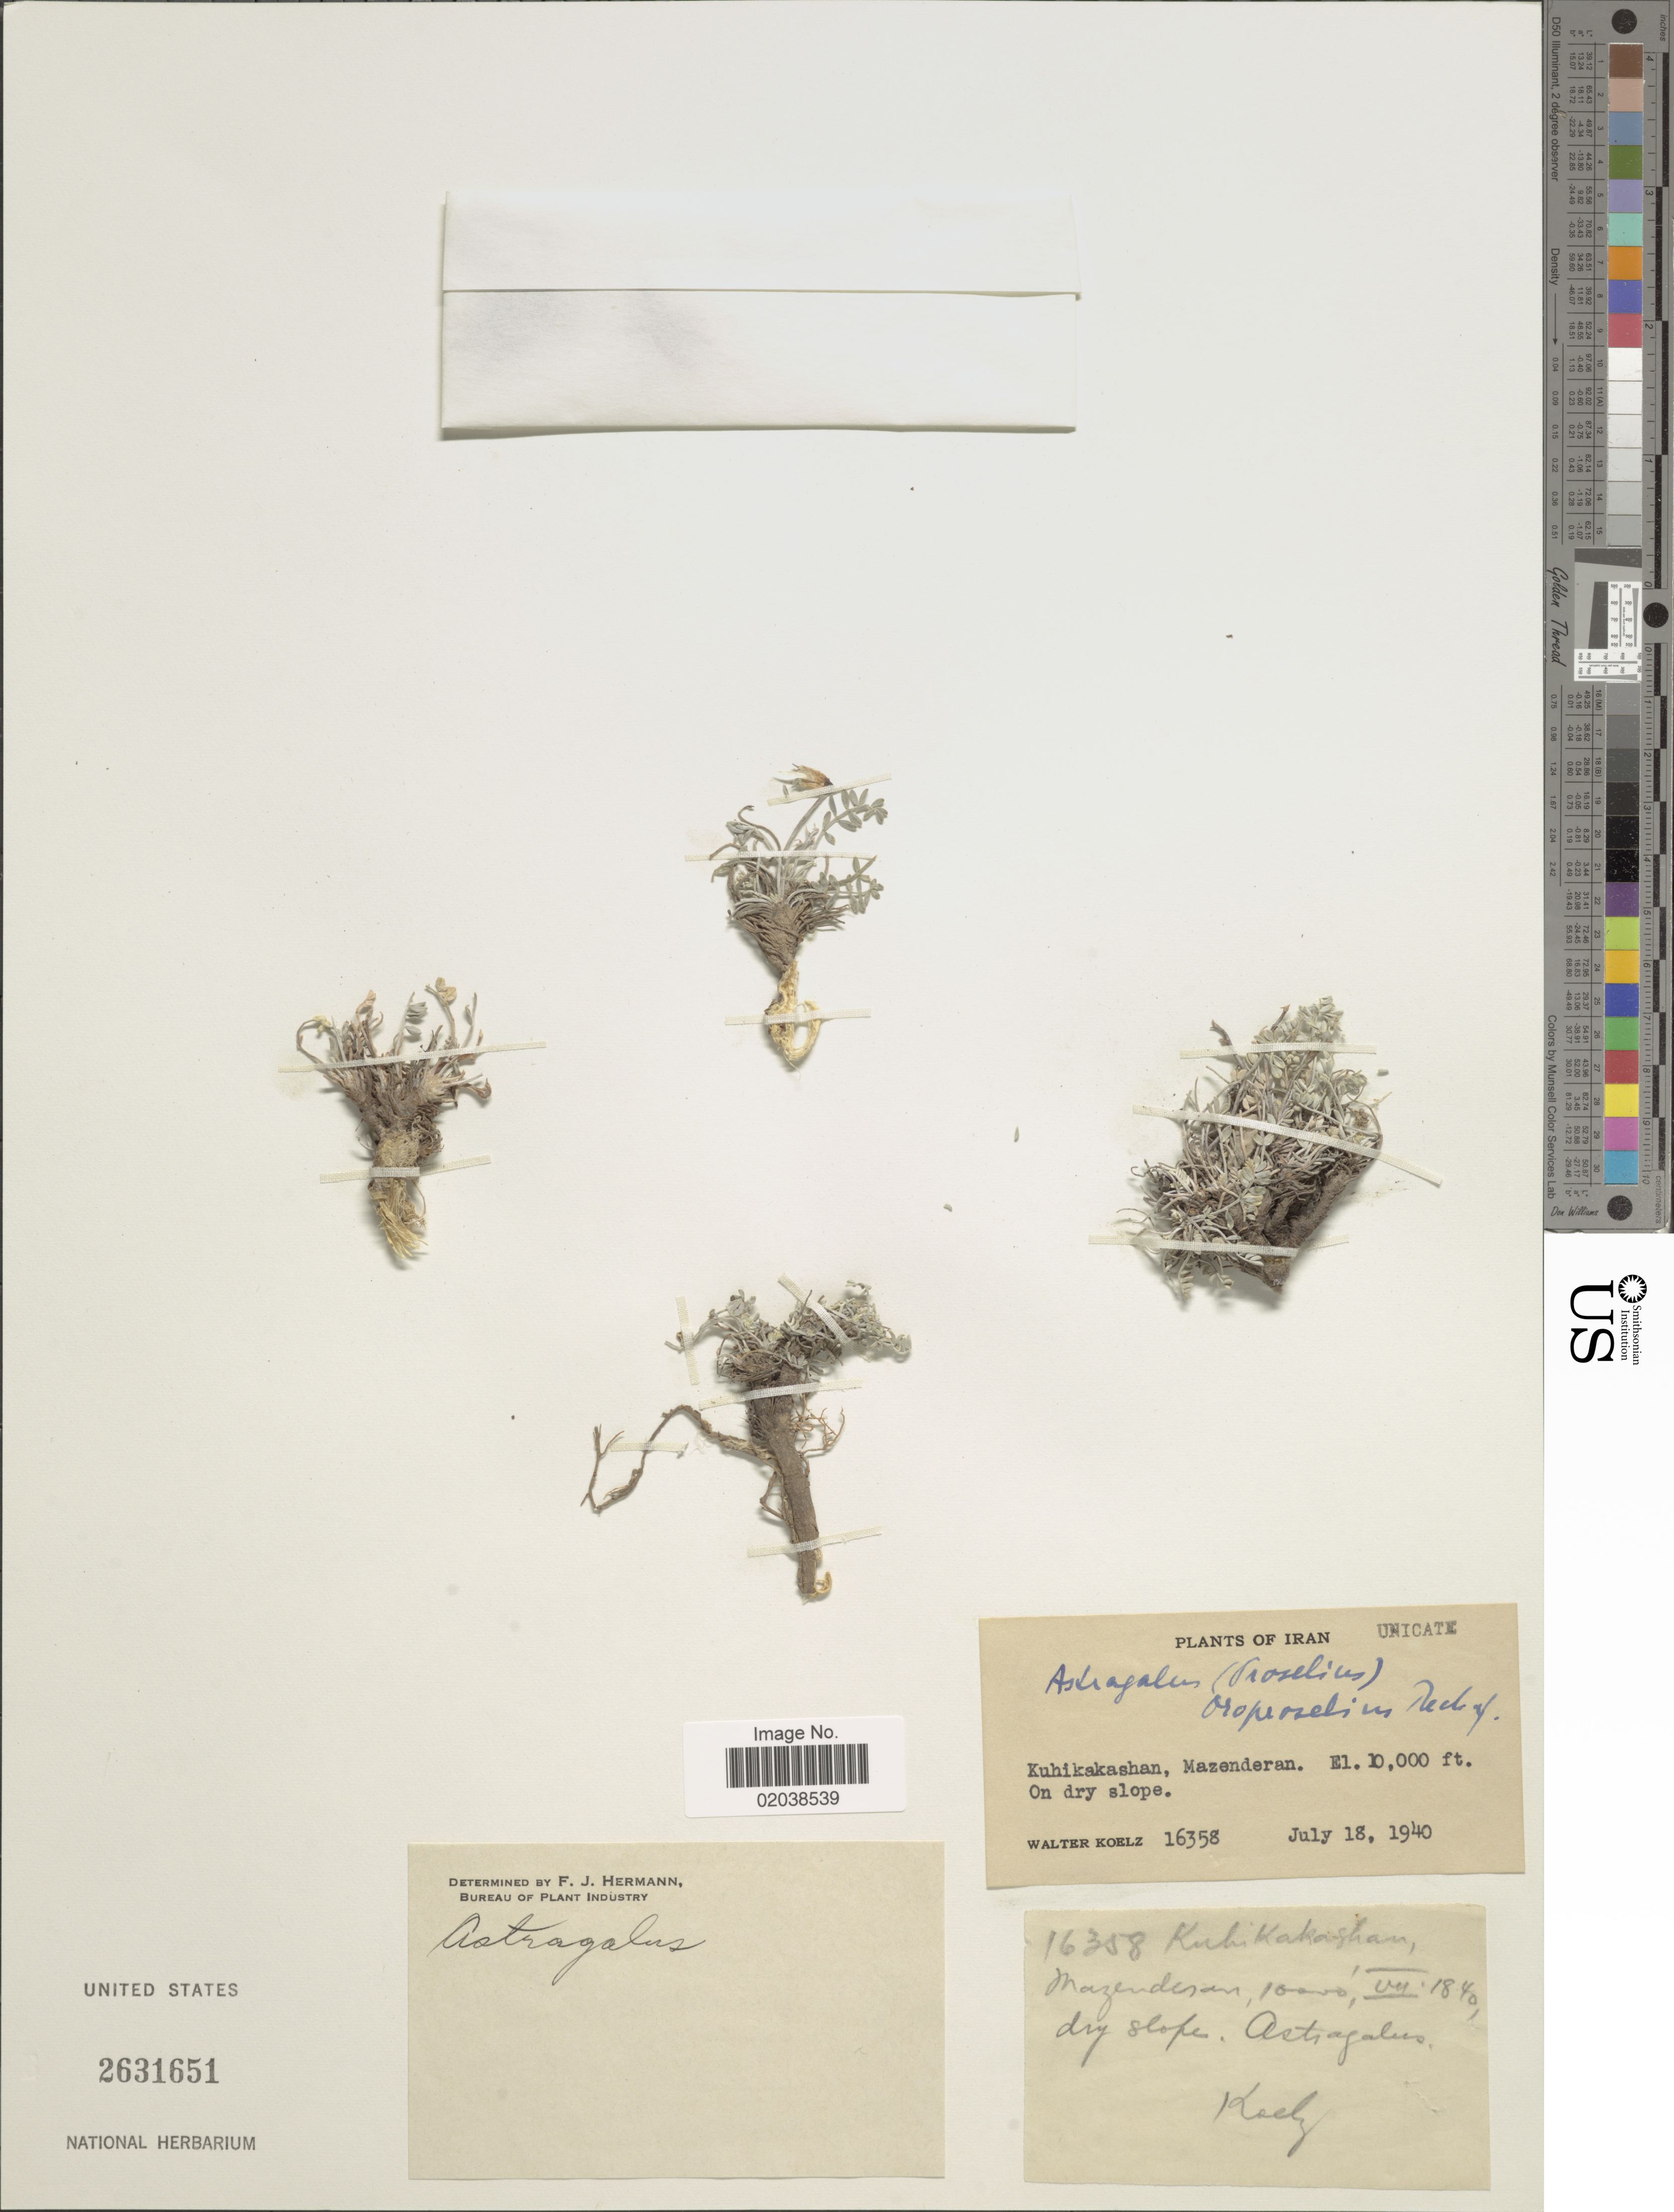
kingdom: Plantae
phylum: Tracheophyta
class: Magnoliopsida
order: Fabales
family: Fabaceae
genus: Astragalus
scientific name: Astragalus oroproselius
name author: Rech. f.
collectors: W. N. Koelz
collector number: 16358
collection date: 1940-07-18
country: Iran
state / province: Mazandaran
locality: Kuhikakashan, Mazenderan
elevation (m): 3048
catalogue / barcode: US 2631651